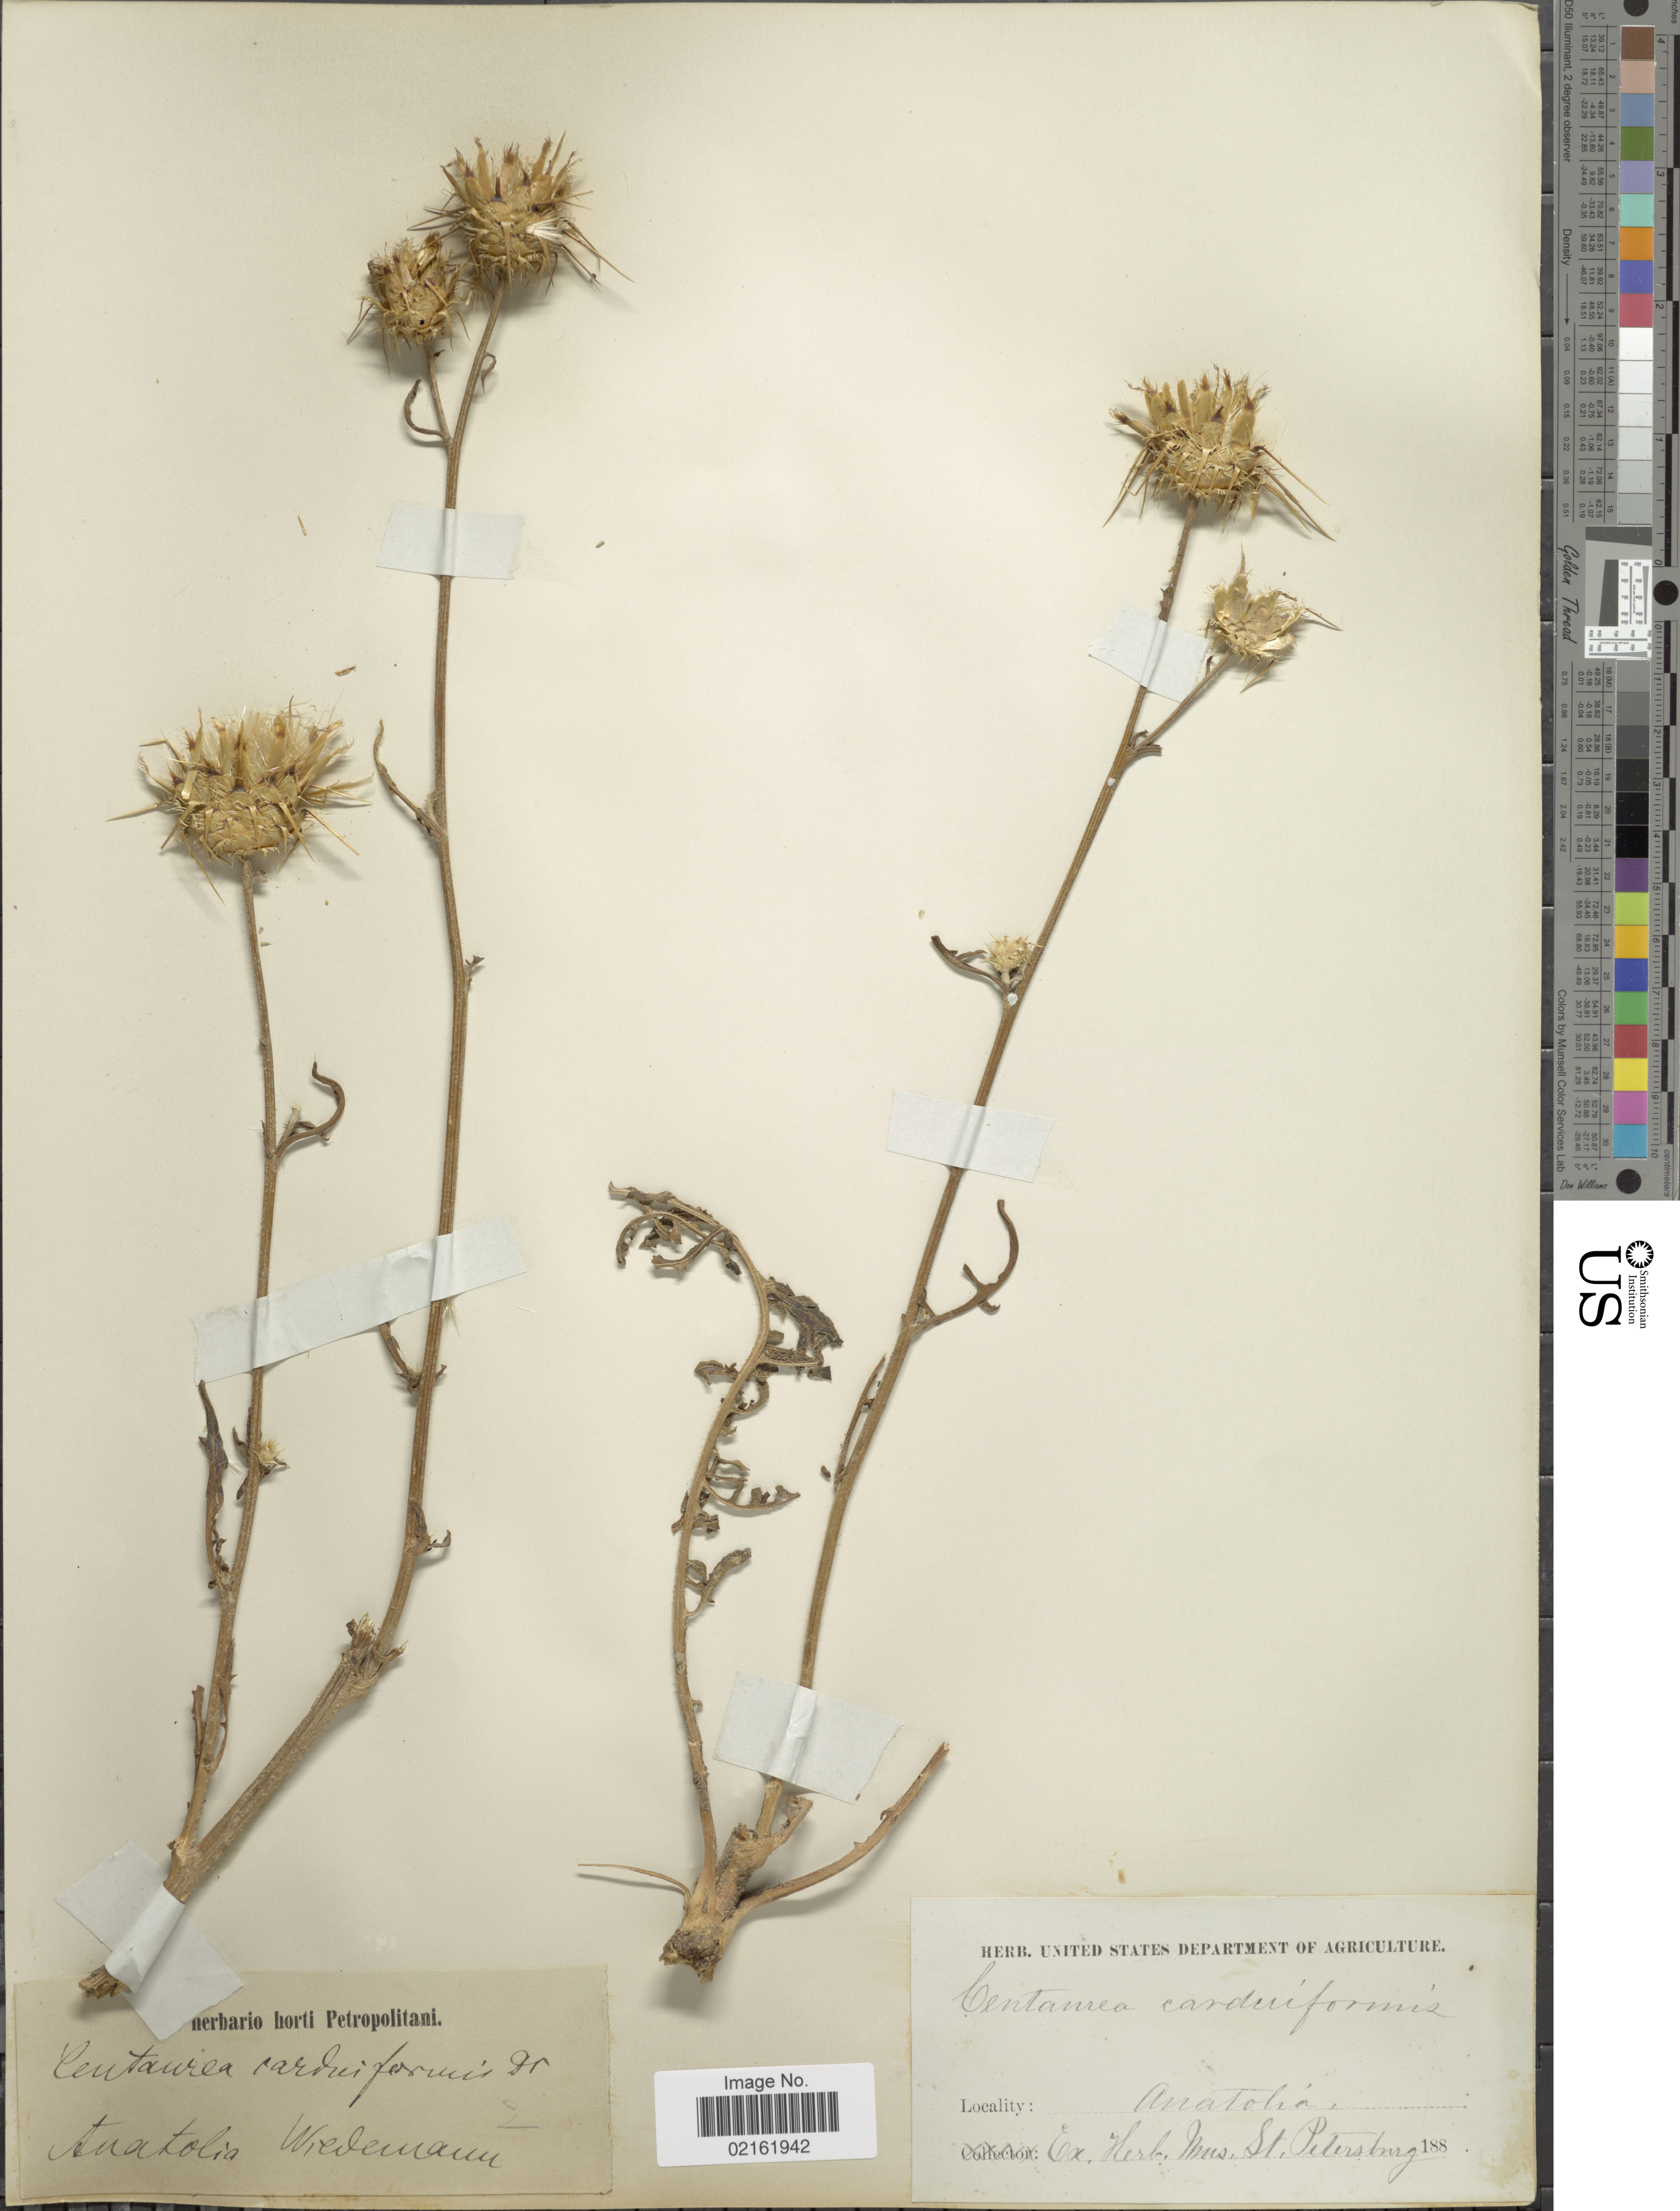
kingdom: Plantae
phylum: Tracheophyta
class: Magnoliopsida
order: Asterales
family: Asteraceae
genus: Centaurea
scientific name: Centaurea carduiformis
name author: DC.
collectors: -. Wiedermann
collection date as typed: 188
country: Turkey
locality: Kuatolia, Anatolia